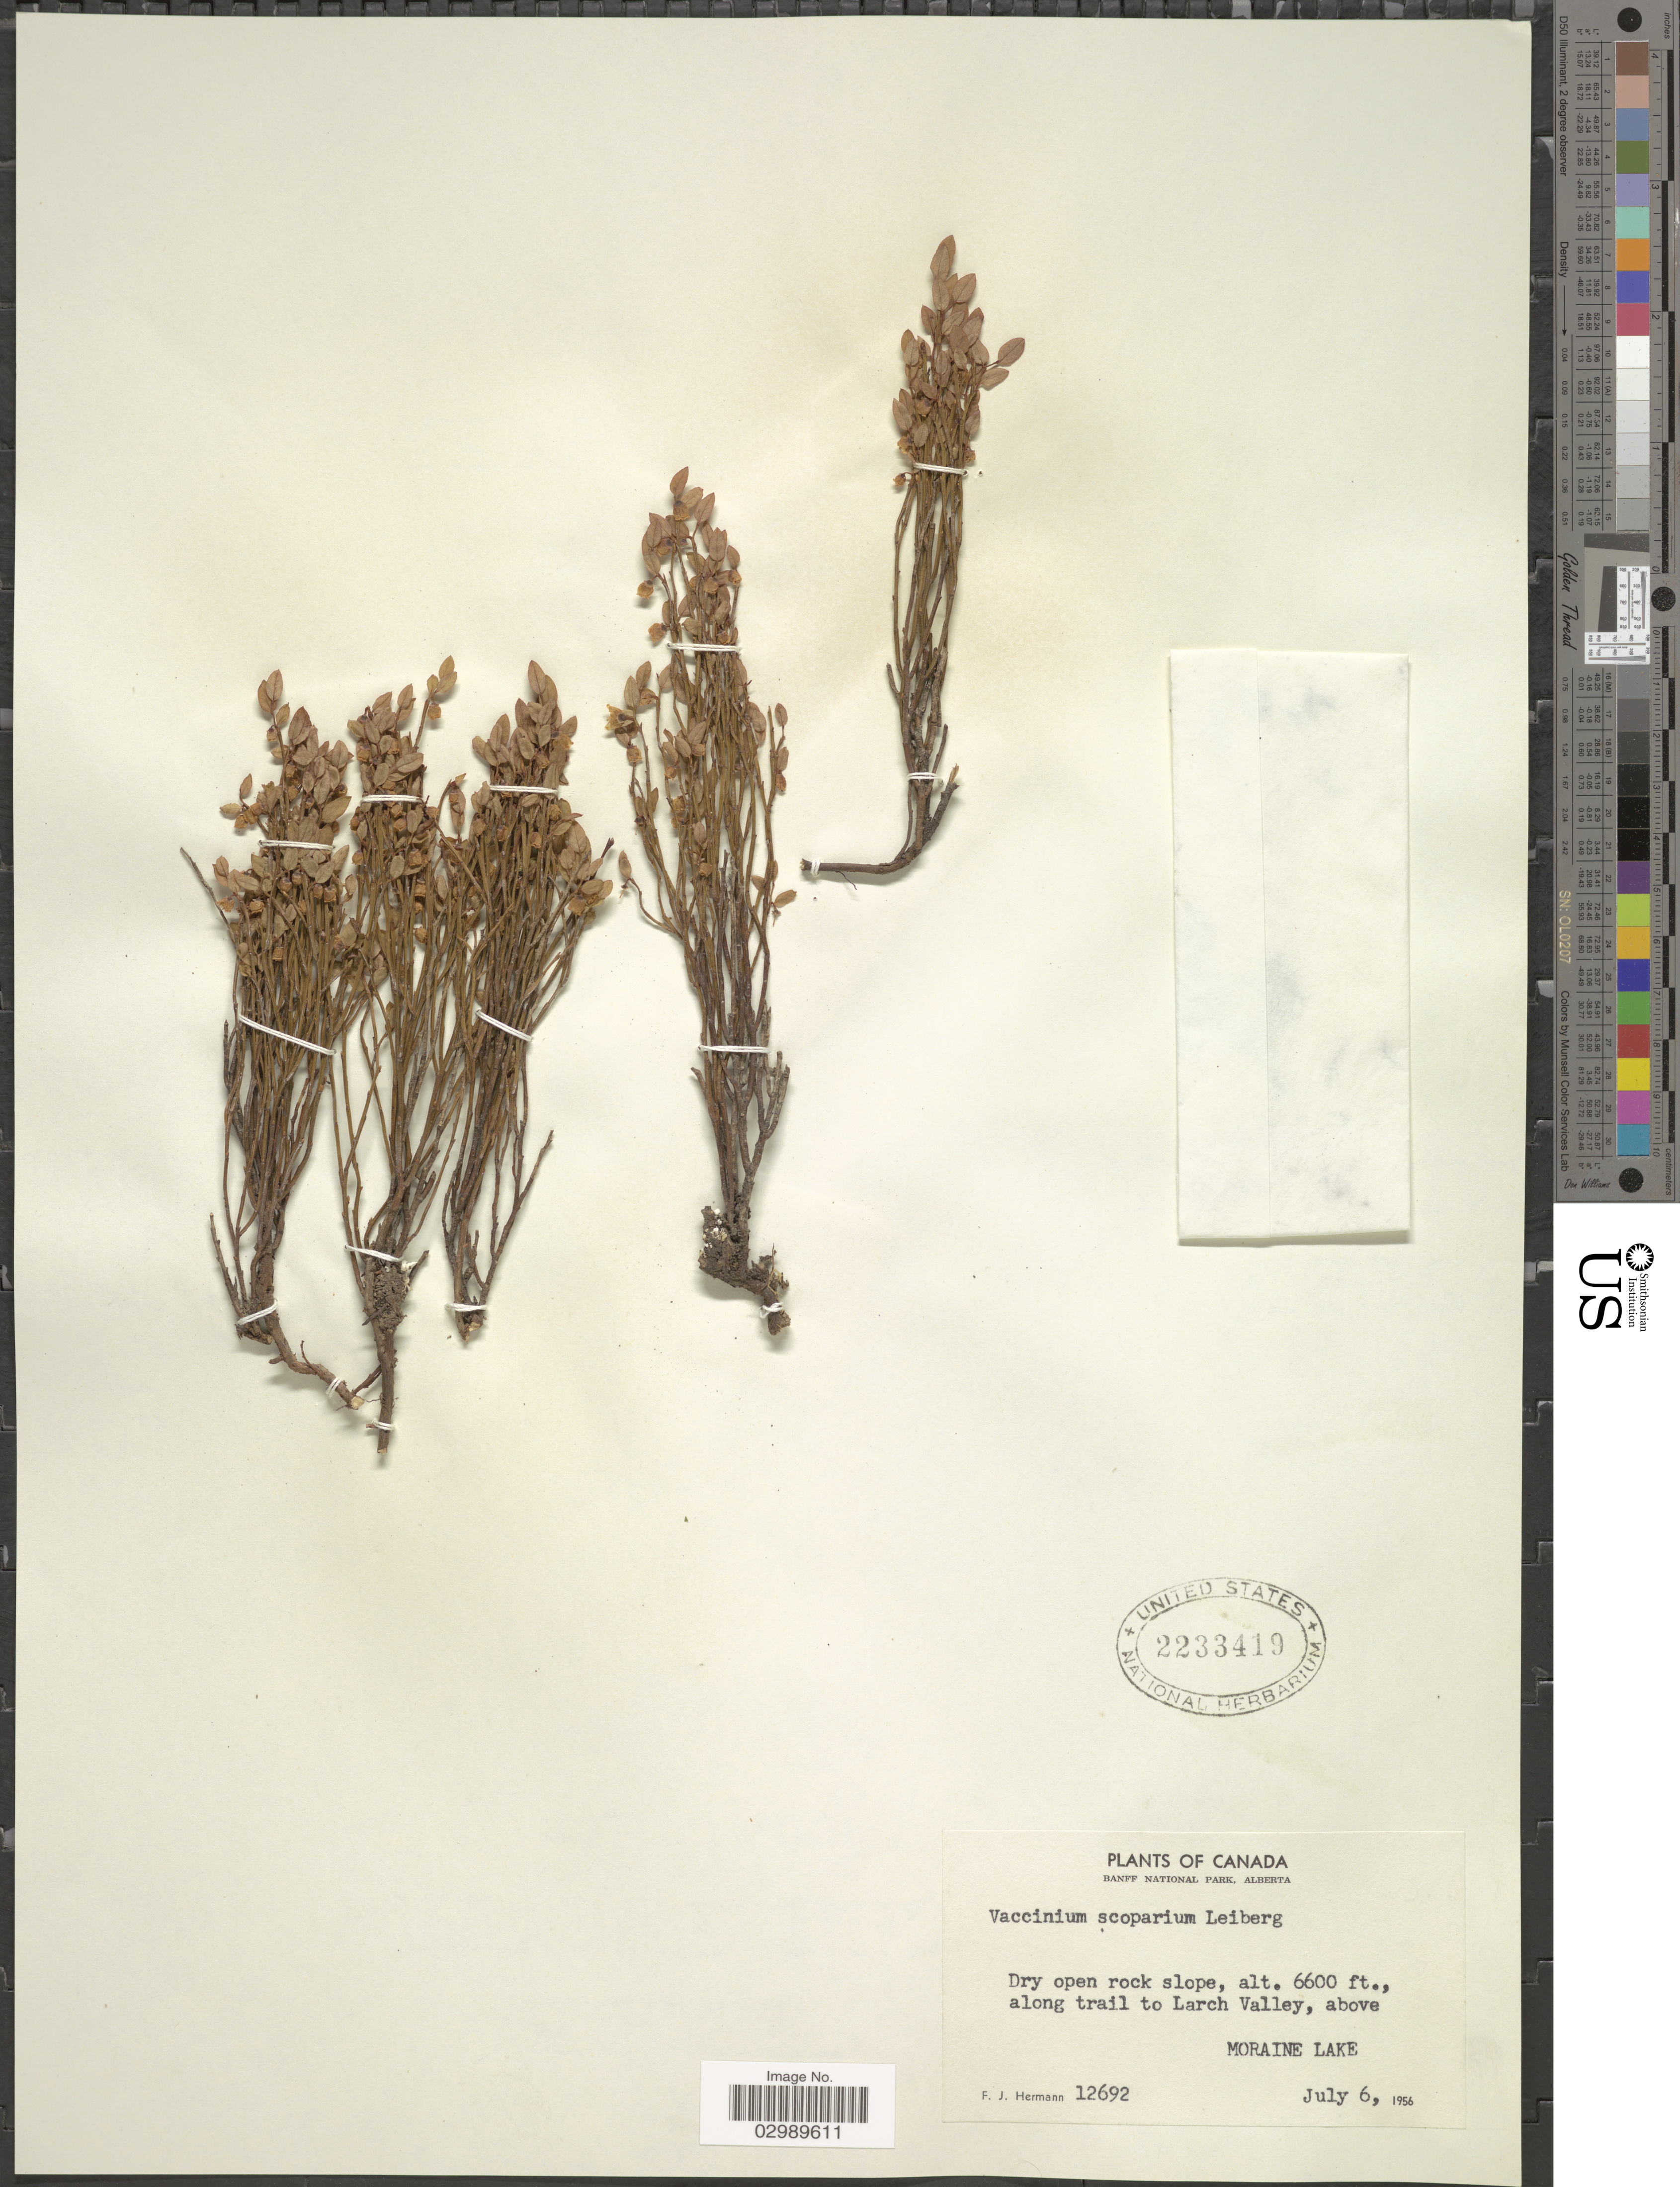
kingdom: Plantae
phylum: Tracheophyta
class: Magnoliopsida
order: Ericales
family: Ericaceae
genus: Vaccinium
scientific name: Vaccinium scoparium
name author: Leiberg ex Coville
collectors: F. J. Hermann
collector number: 12692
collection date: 1956-07-06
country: Canada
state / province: Alberta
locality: Banff National Park, along trail to Larch Valley, above Moraine Lake.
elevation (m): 2012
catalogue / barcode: US 2233419